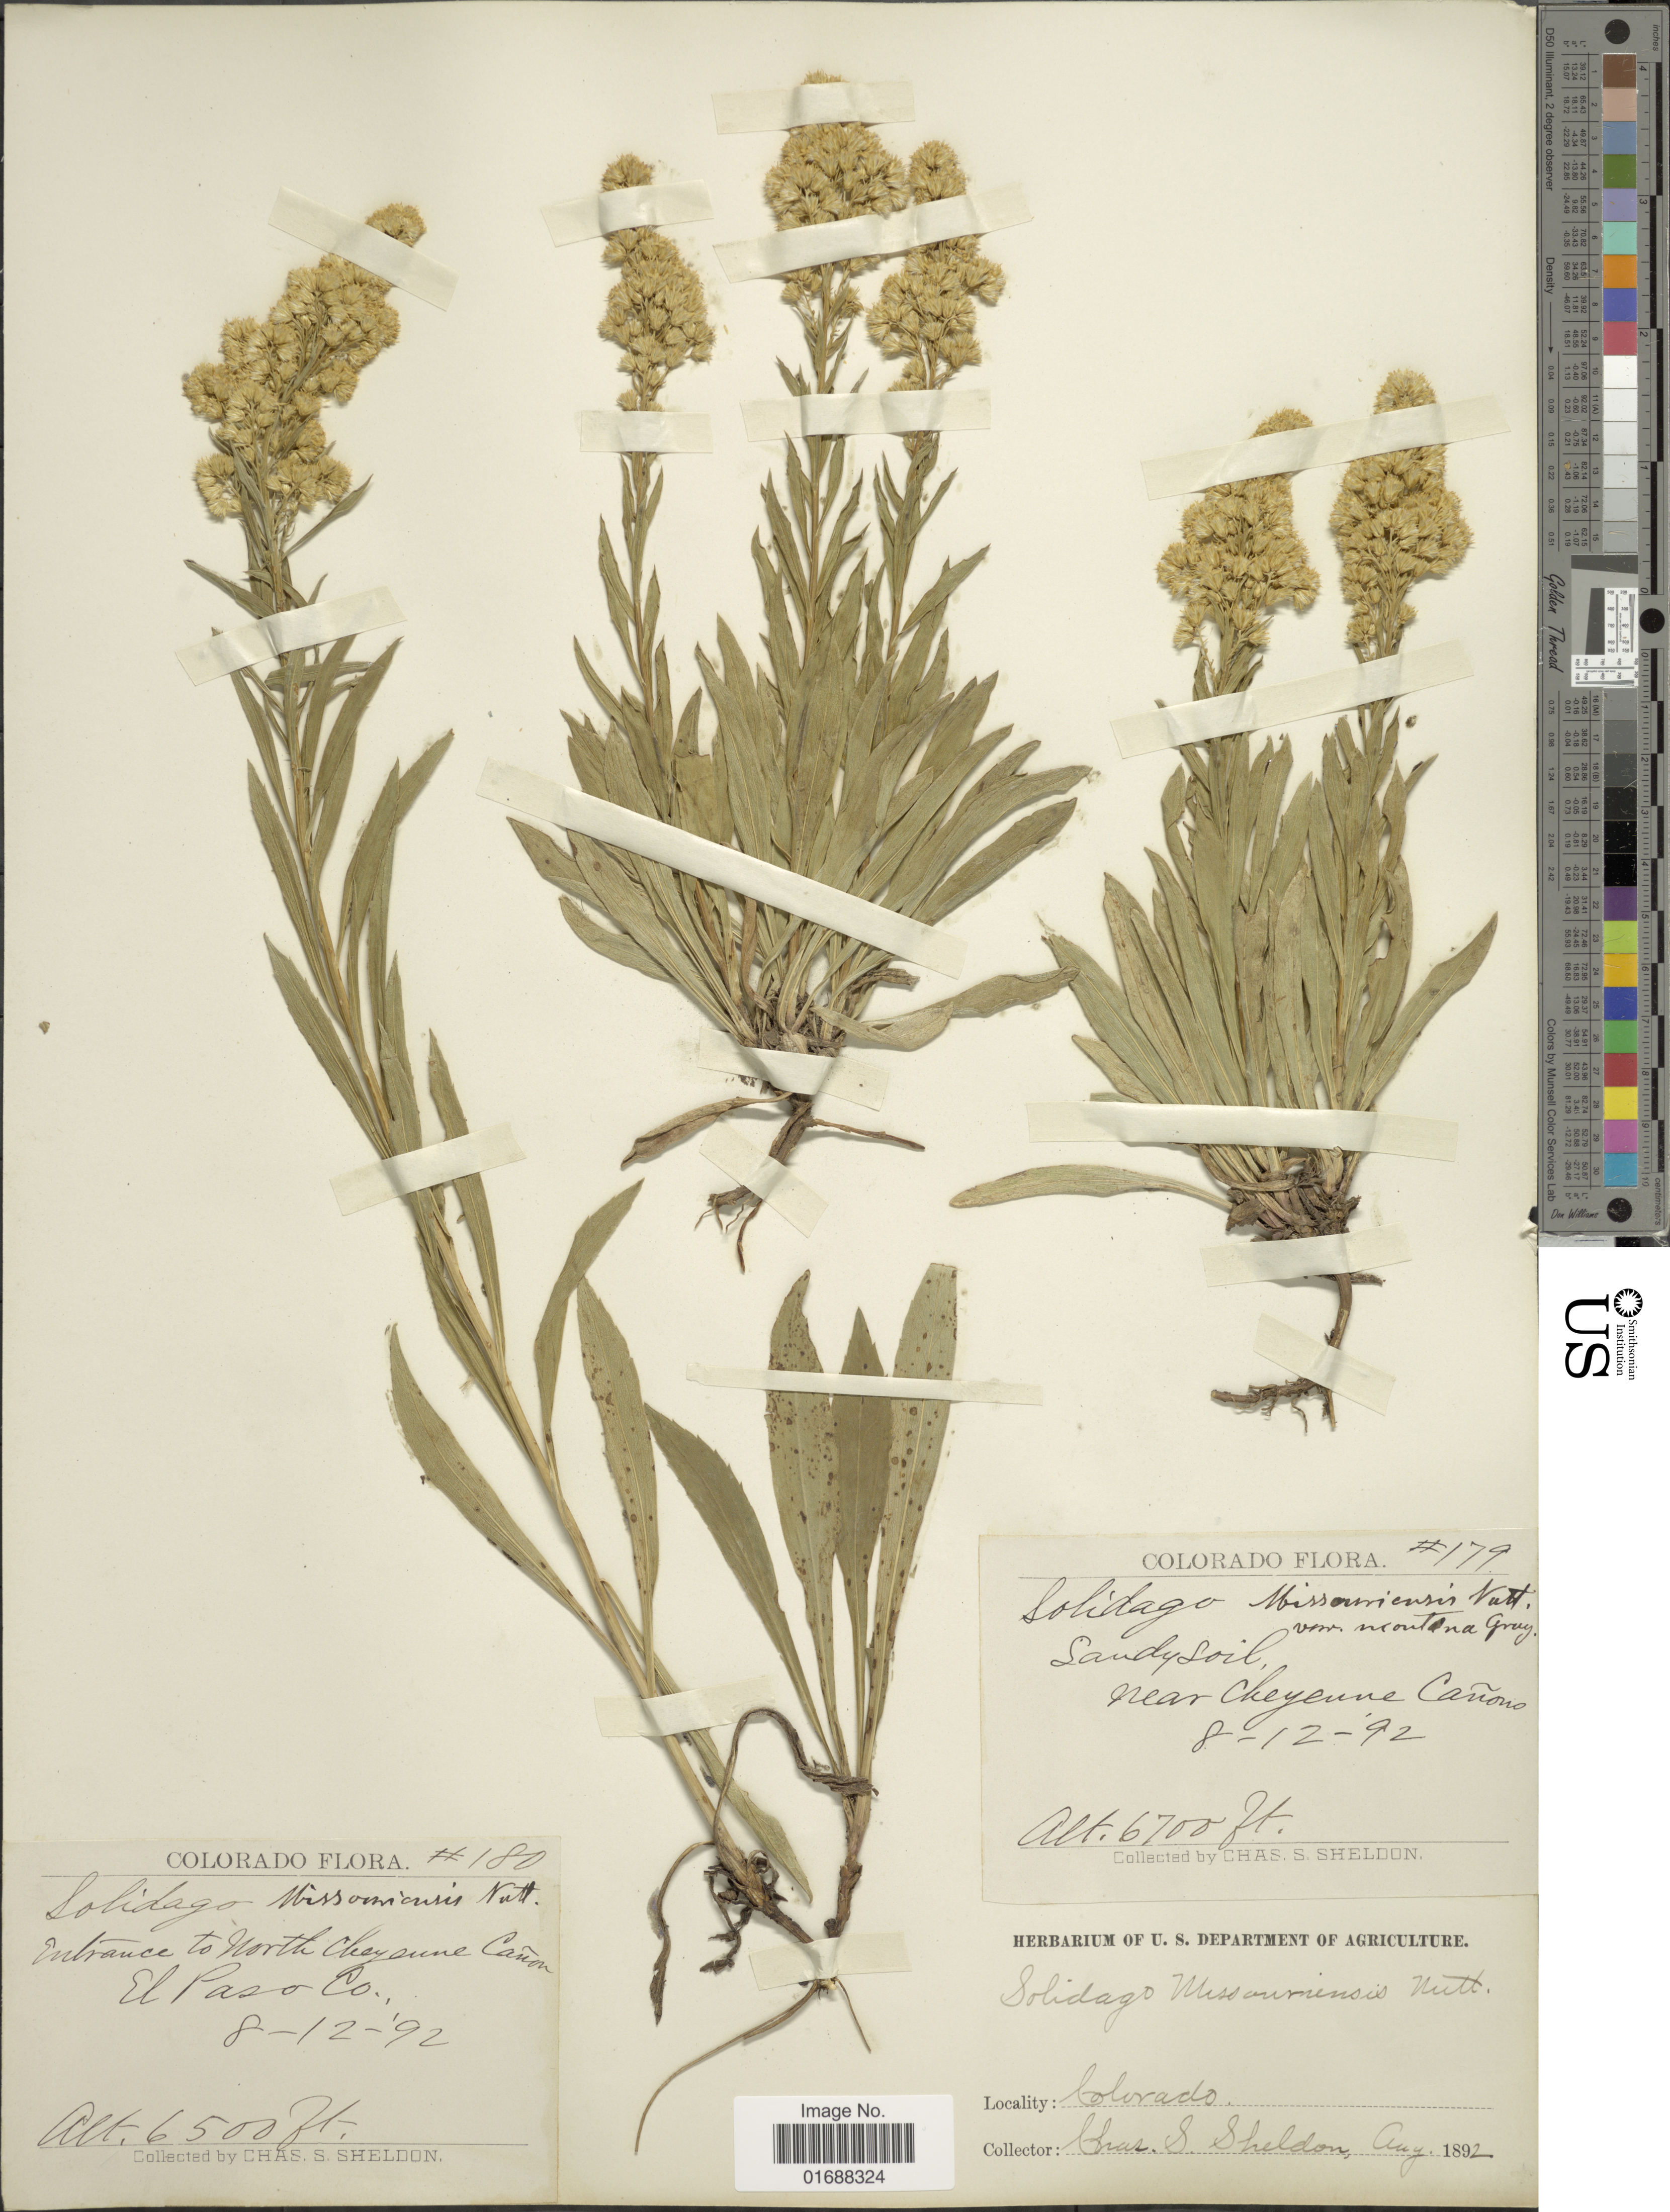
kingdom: Plantae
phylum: Tracheophyta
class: Magnoliopsida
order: Asterales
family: Asteraceae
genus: Solidago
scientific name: Solidago missouriensis var. missouriensis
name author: Nutt.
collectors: C. S. Sheldon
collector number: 180/179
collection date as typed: Transcribed d/m/y: 12/8/92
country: United States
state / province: Colorado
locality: Entrance to North Chayenne Canon.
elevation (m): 1981